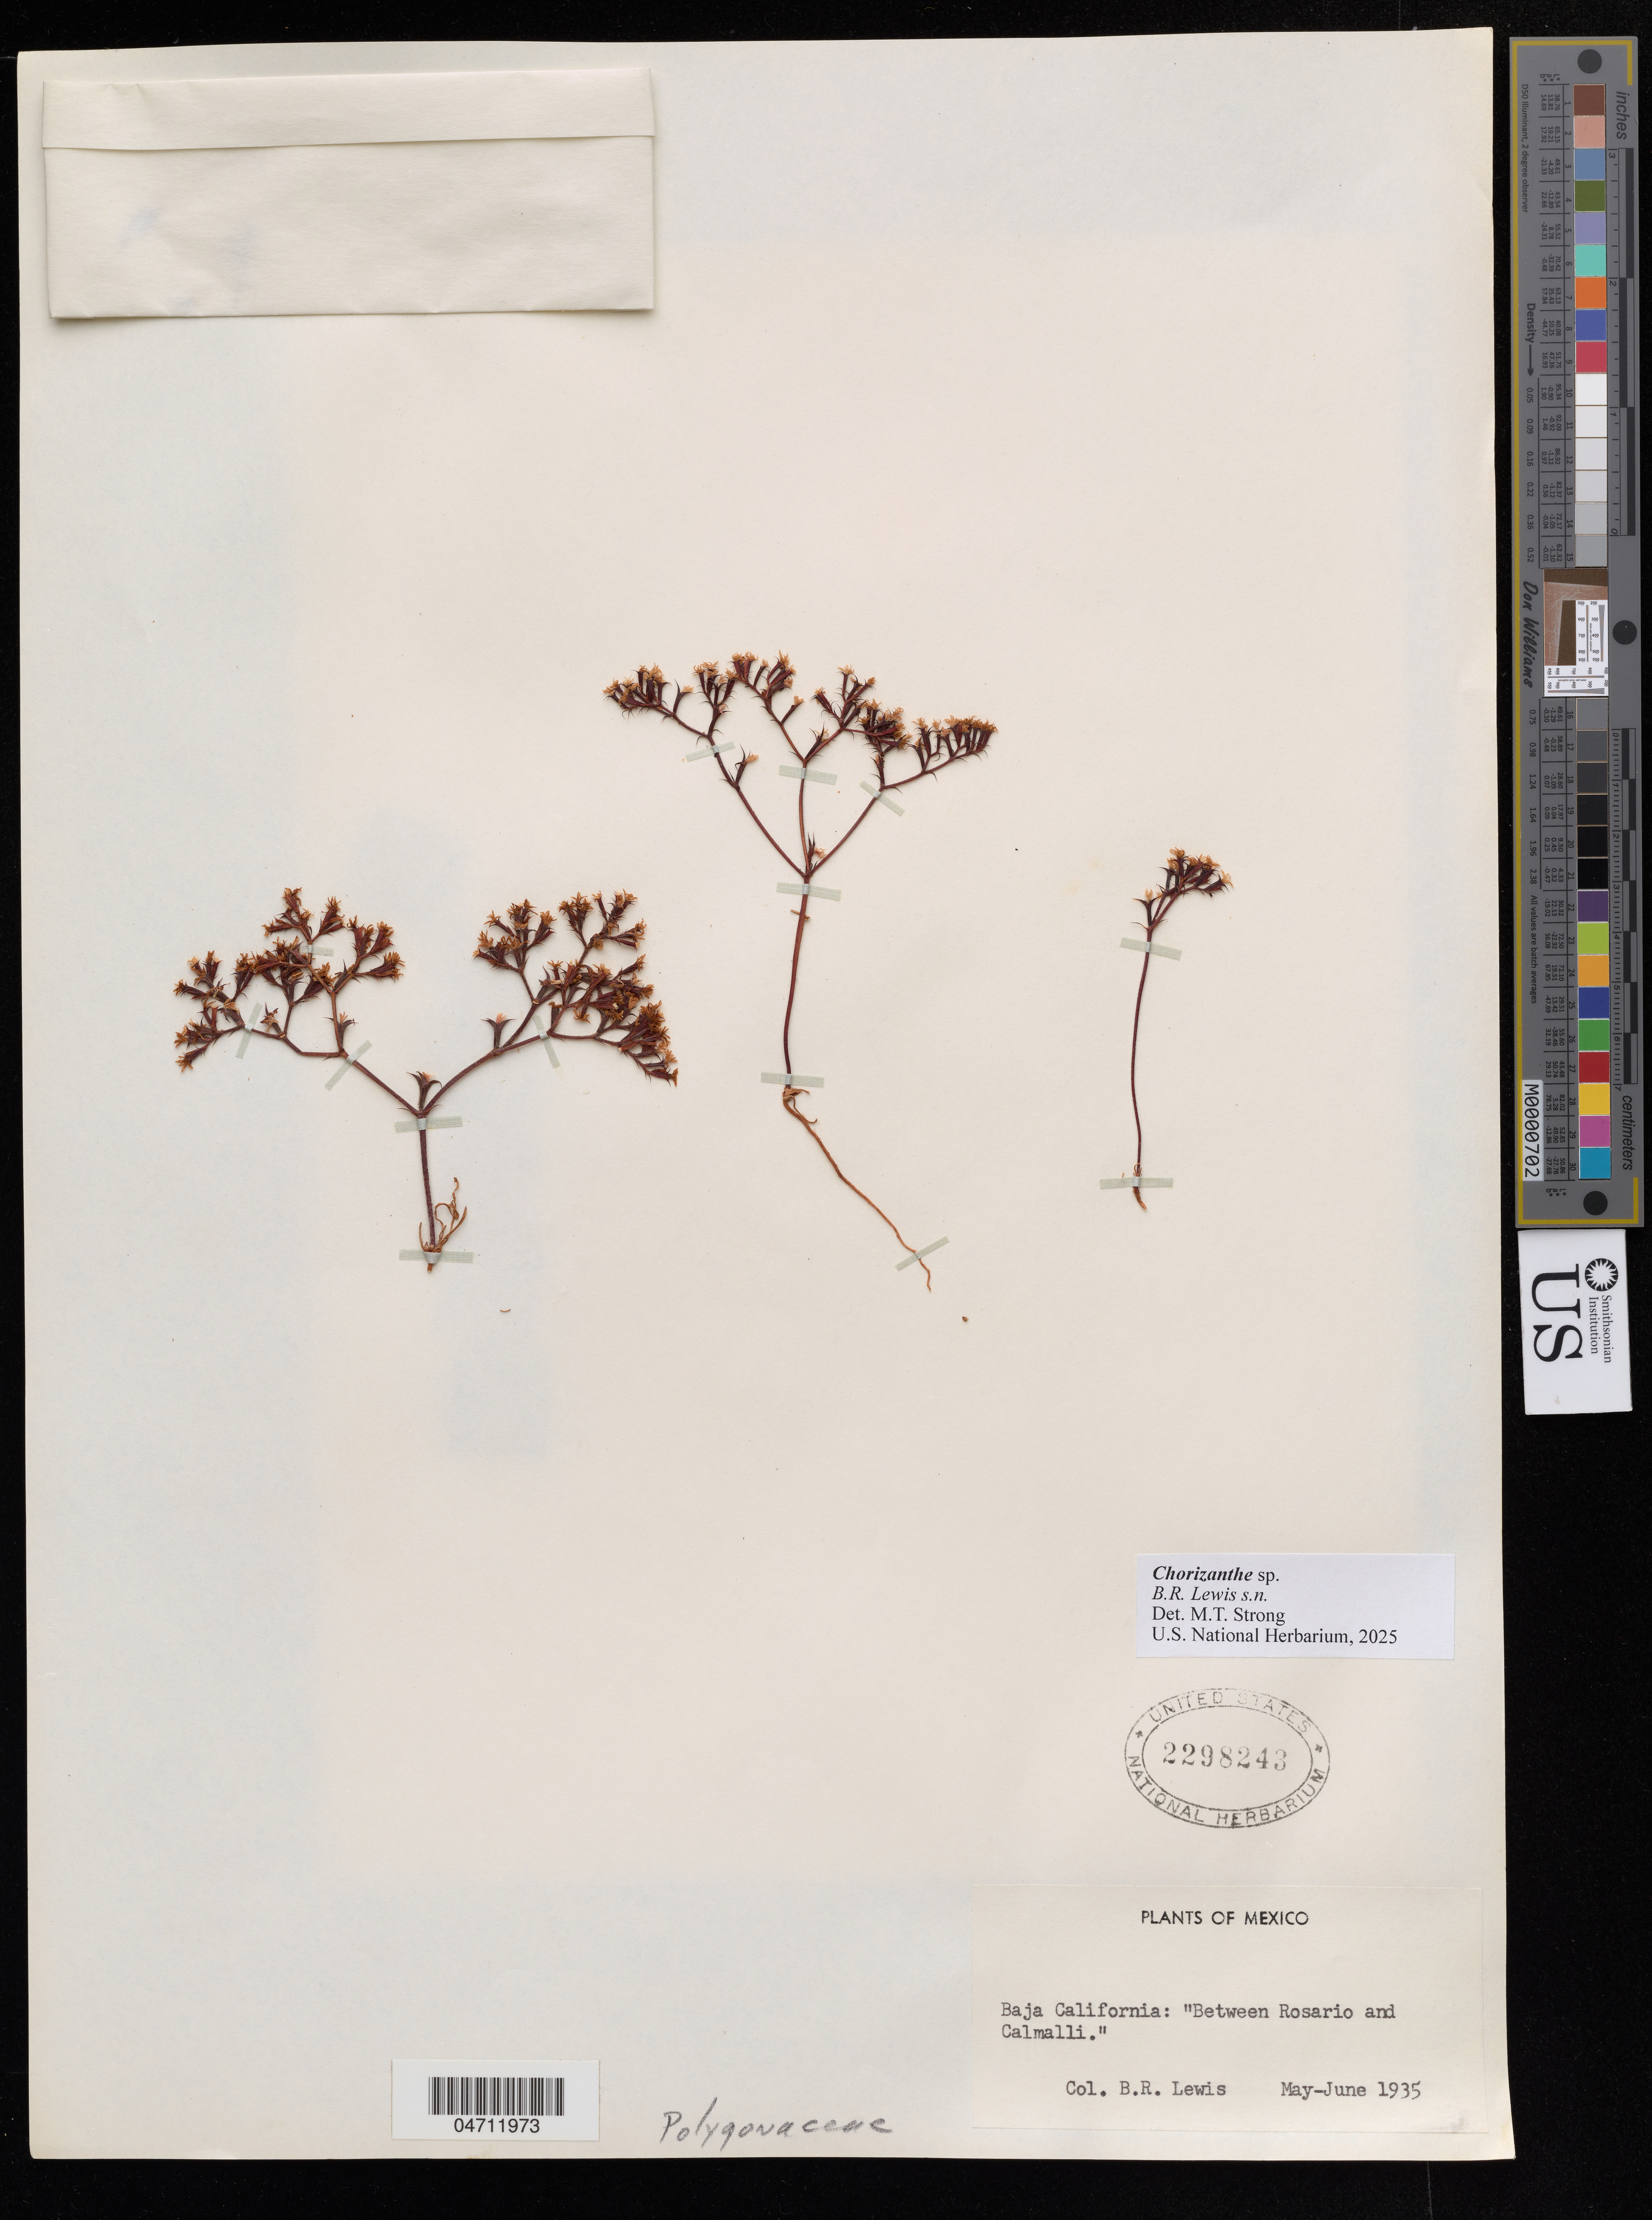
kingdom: Plantae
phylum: Tracheophyta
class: Magnoliopsida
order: Caryophyllales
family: Polygonaceae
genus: Chorizanthe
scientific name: Chorizanthe sp.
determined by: Strong, M. T., (US), Smithsonian Institution - National Museum of Natural History (UNITED STATES)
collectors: B. R. Lewis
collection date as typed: May 1935 to -- Jun 1935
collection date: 1935-05/1935-06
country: Mexico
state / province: Baja California Norte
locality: Between Rosario and Calmalli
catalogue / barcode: US 2298243